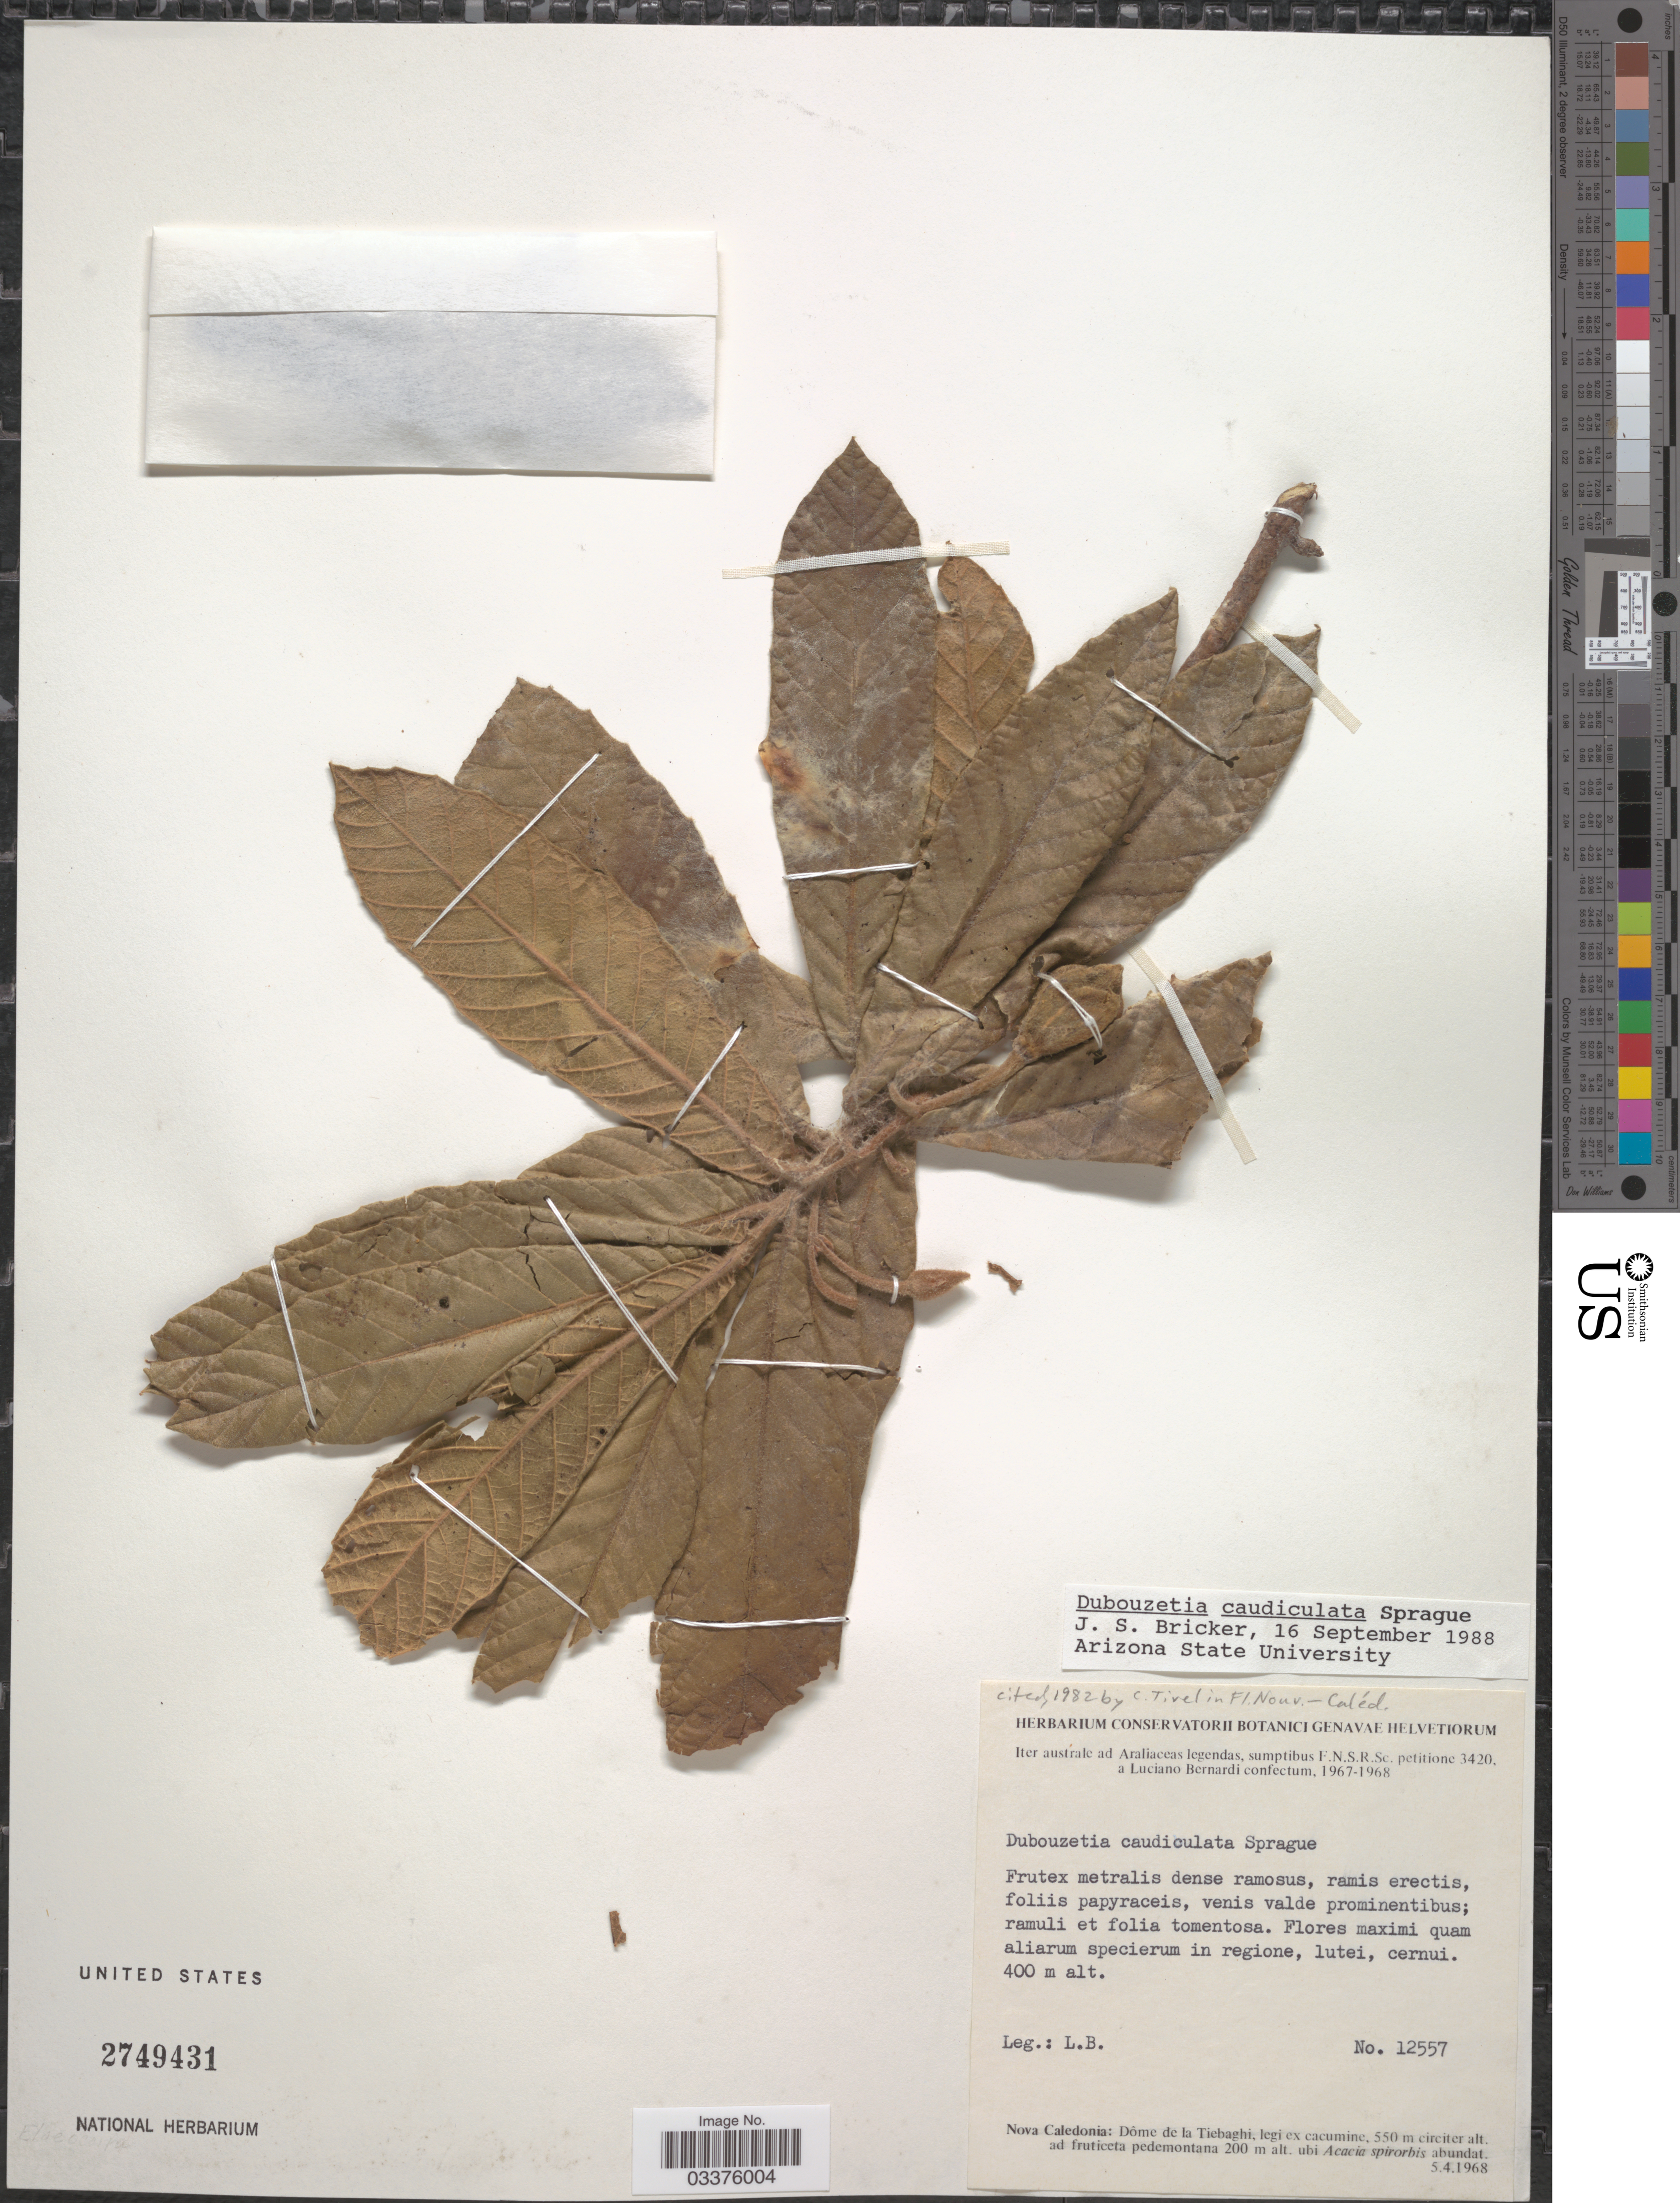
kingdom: Plantae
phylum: Tracheophyta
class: Magnoliopsida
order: Oxalidales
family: Elaeocarpaceae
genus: Dubouzetia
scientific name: Dubouzetia caudiculata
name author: Sprague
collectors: L. Bernardi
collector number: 12557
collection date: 1968-04-05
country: New Caledonia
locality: Nova Caledonia: Dôme de la Tiebaghi.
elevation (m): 200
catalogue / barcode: US 2749431